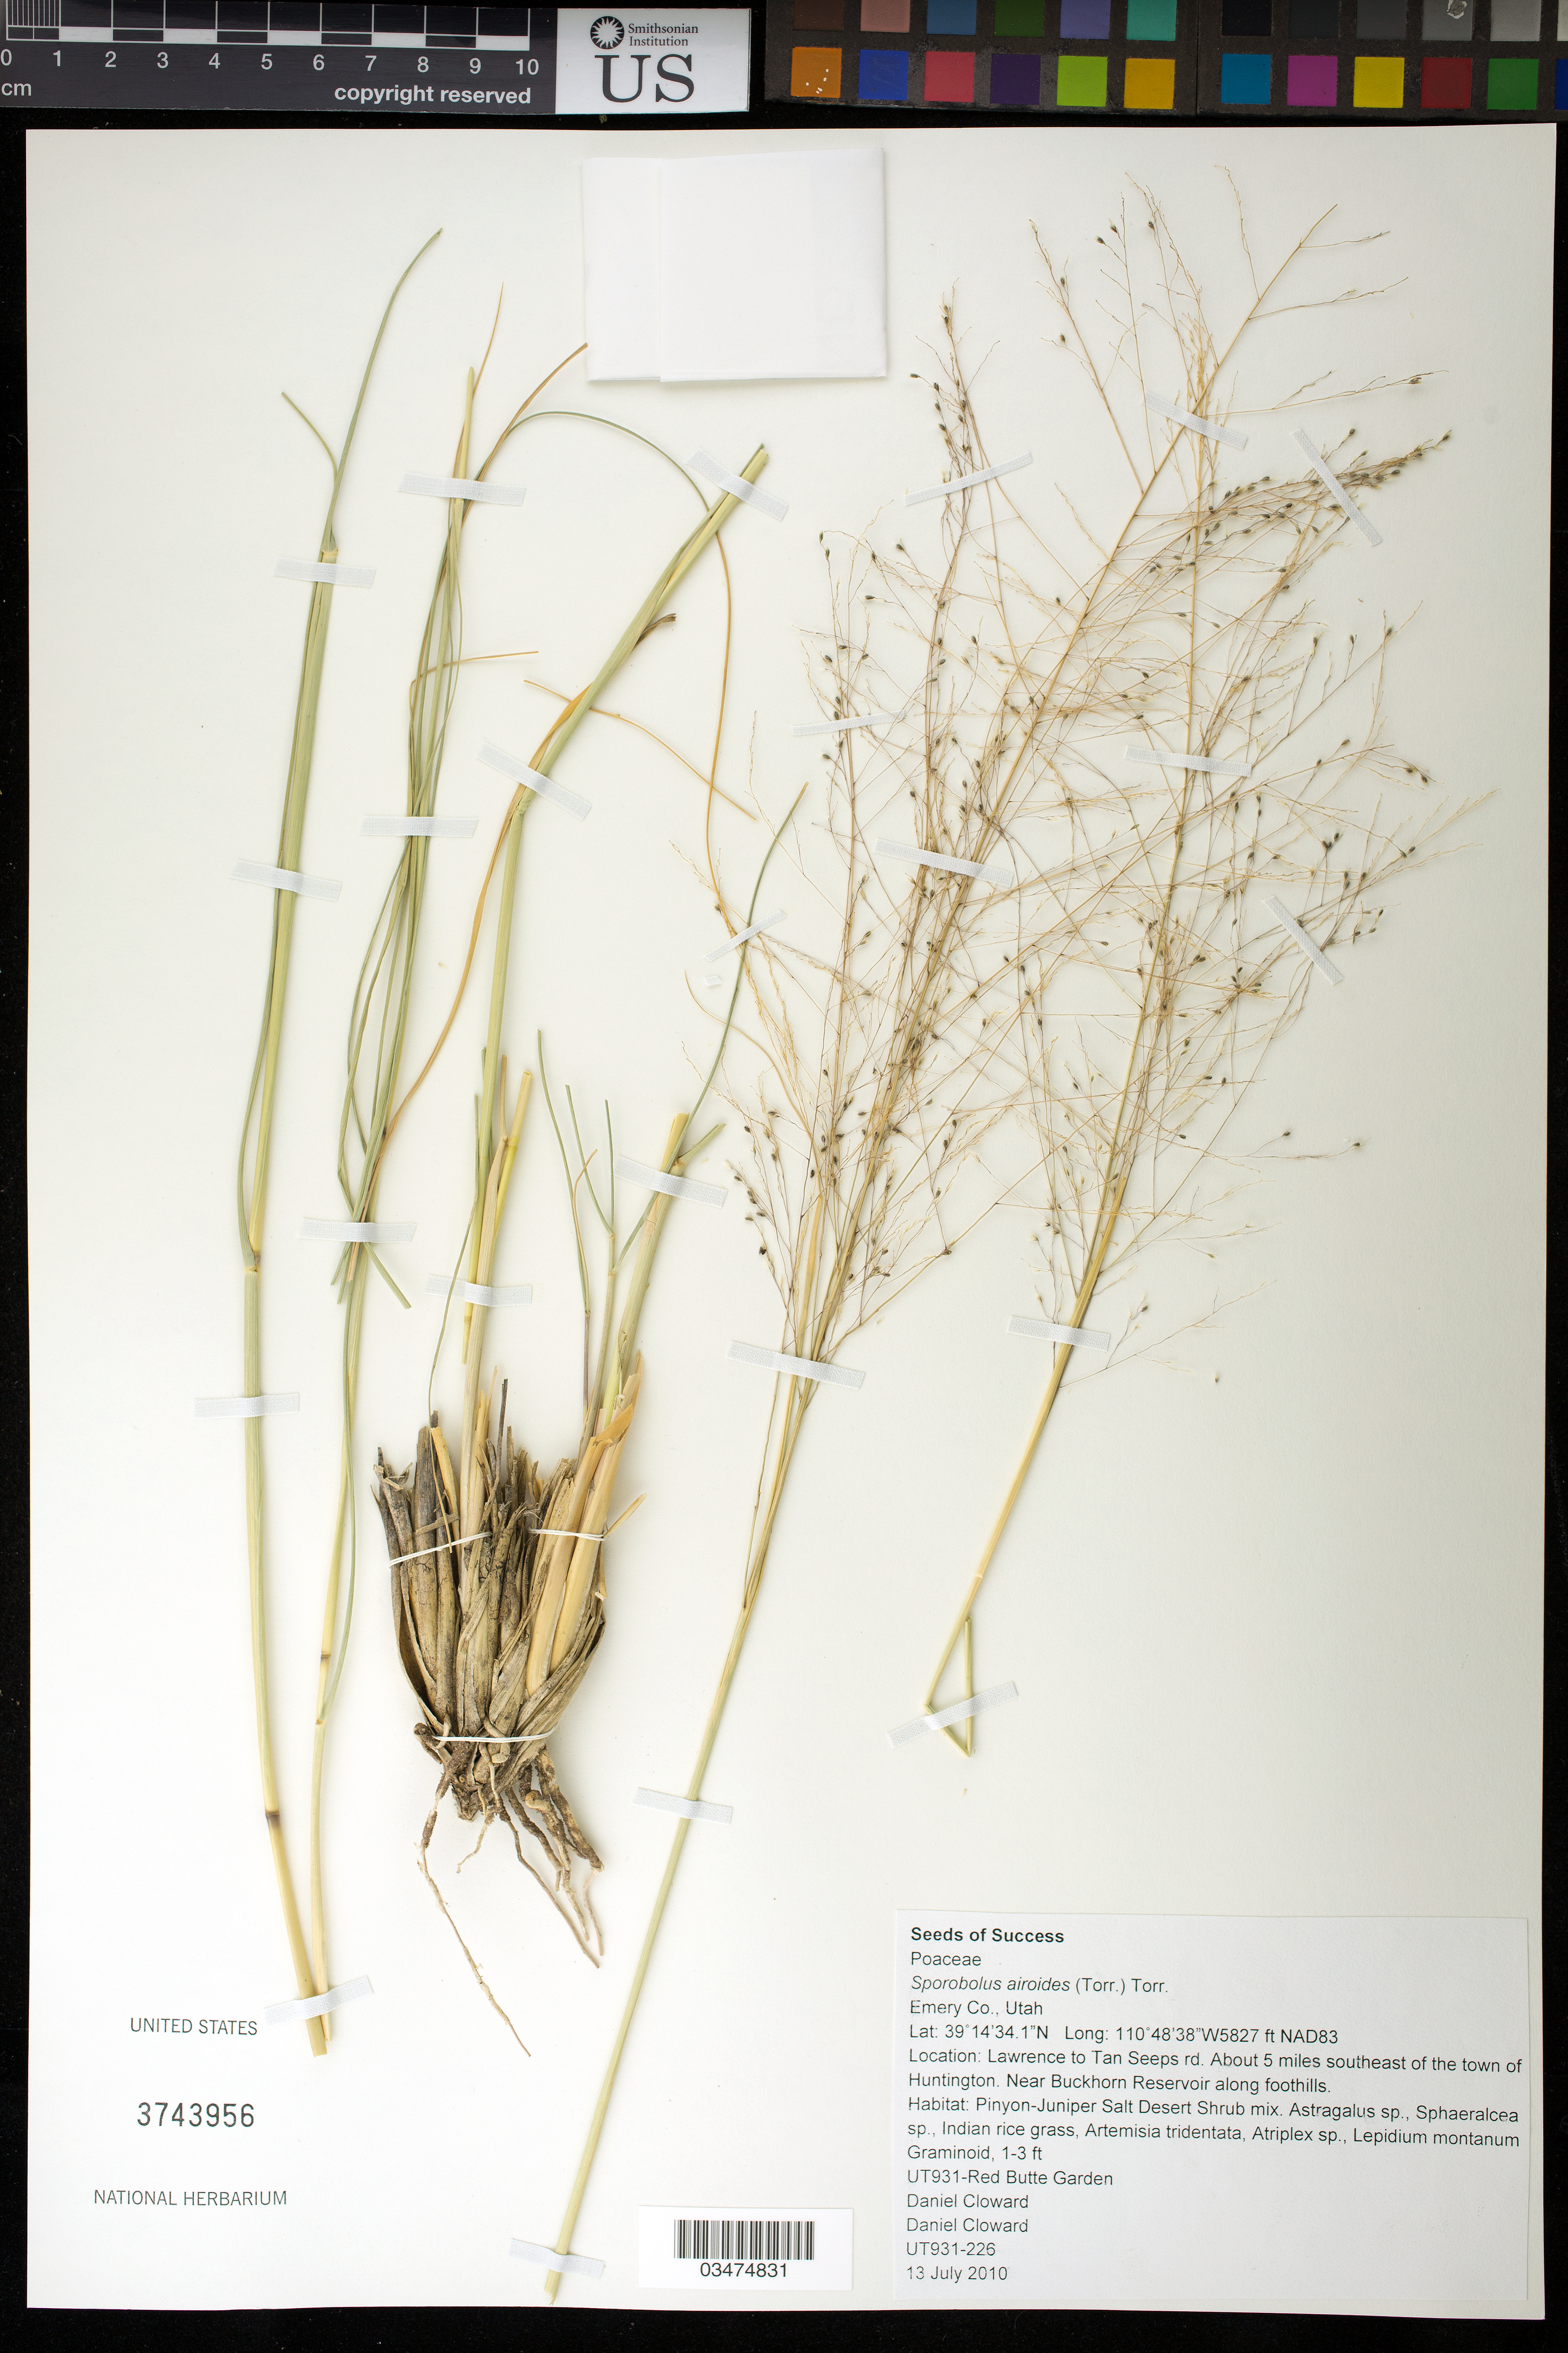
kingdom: Plantae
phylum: Tracheophyta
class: Liliopsida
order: Poales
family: Poaceae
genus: Sporobolus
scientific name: Sporobolus airoides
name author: (Torr.) Torr.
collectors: D. Cloward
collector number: UT931-226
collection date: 2010-07-13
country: United States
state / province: Utah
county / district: Emery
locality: Lawrence to Tan Seeps rd, 5 mi. SE of the town of Hungtington, near Buckhorn Reservoir along foothills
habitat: Pinion-Juniper salt desert shrub mix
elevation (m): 1776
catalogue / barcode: US 3743956